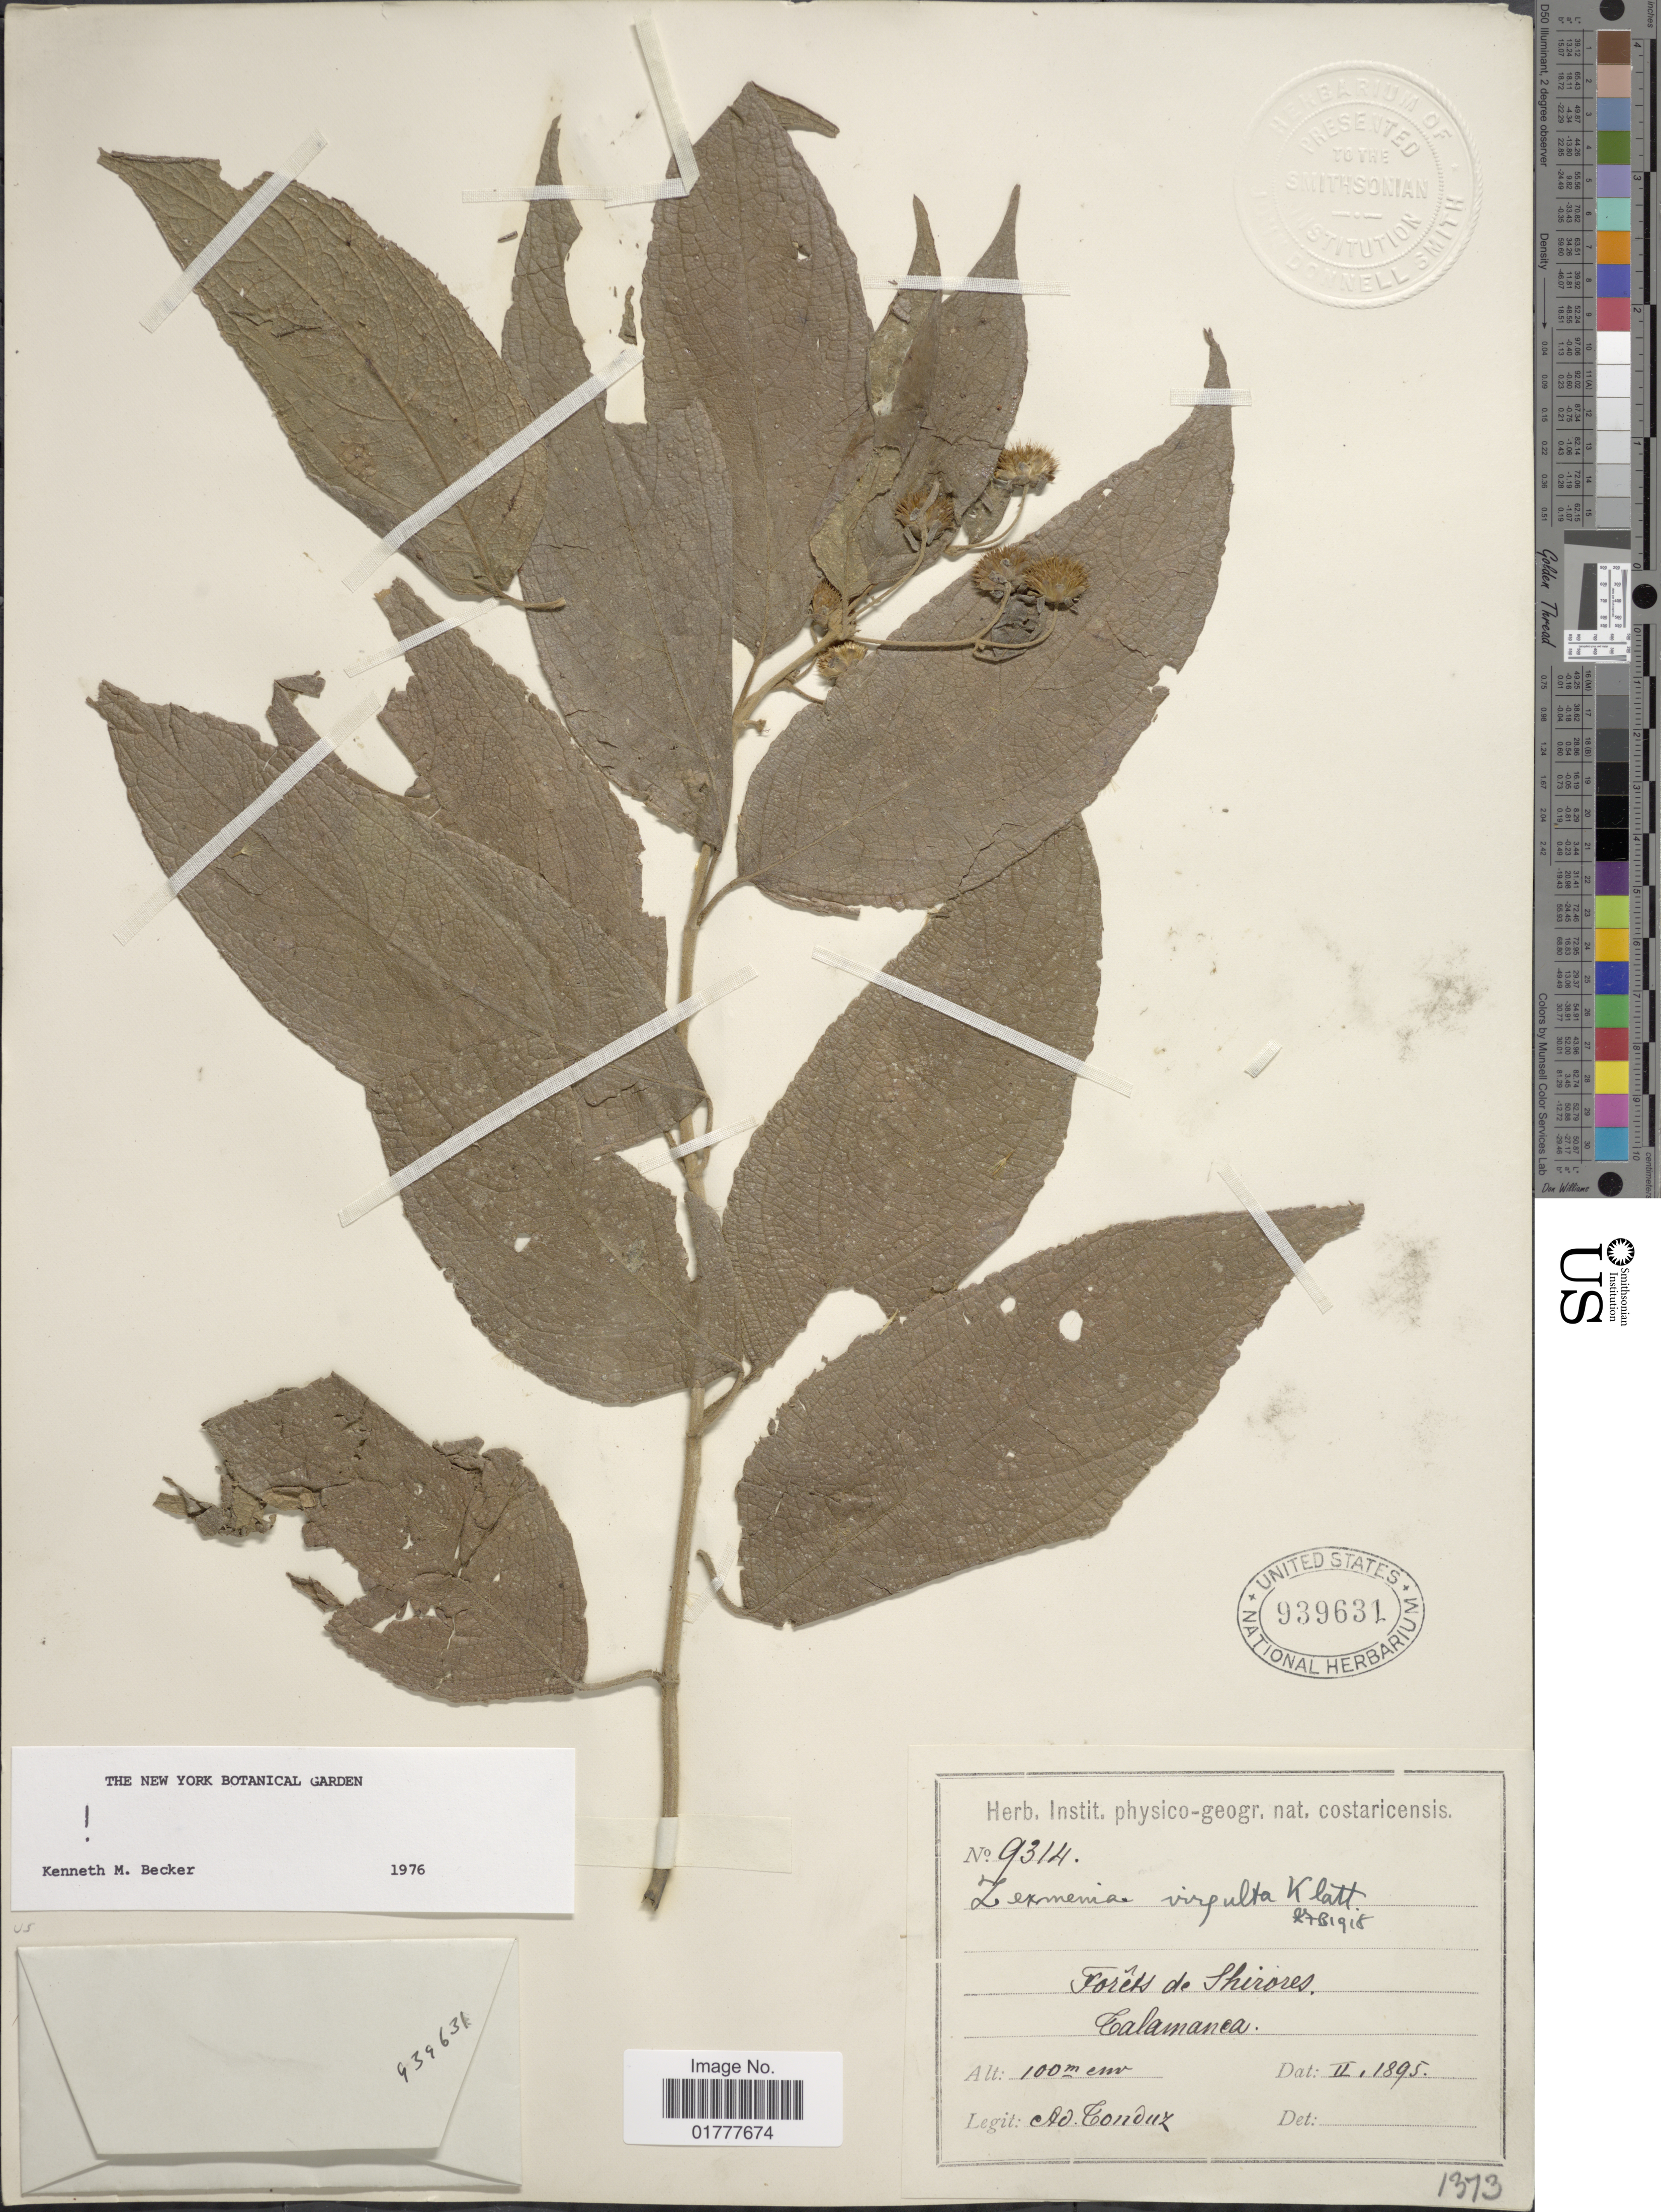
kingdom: Plantae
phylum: Tracheophyta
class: Magnoliopsida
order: Asterales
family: Asteraceae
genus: Zexmenia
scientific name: Zexmenia virgulta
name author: Klatt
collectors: A. Tonduz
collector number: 9314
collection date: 1895-02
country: Costa Rica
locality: Forets de Shirores, Talamanca.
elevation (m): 100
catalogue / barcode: US 939631